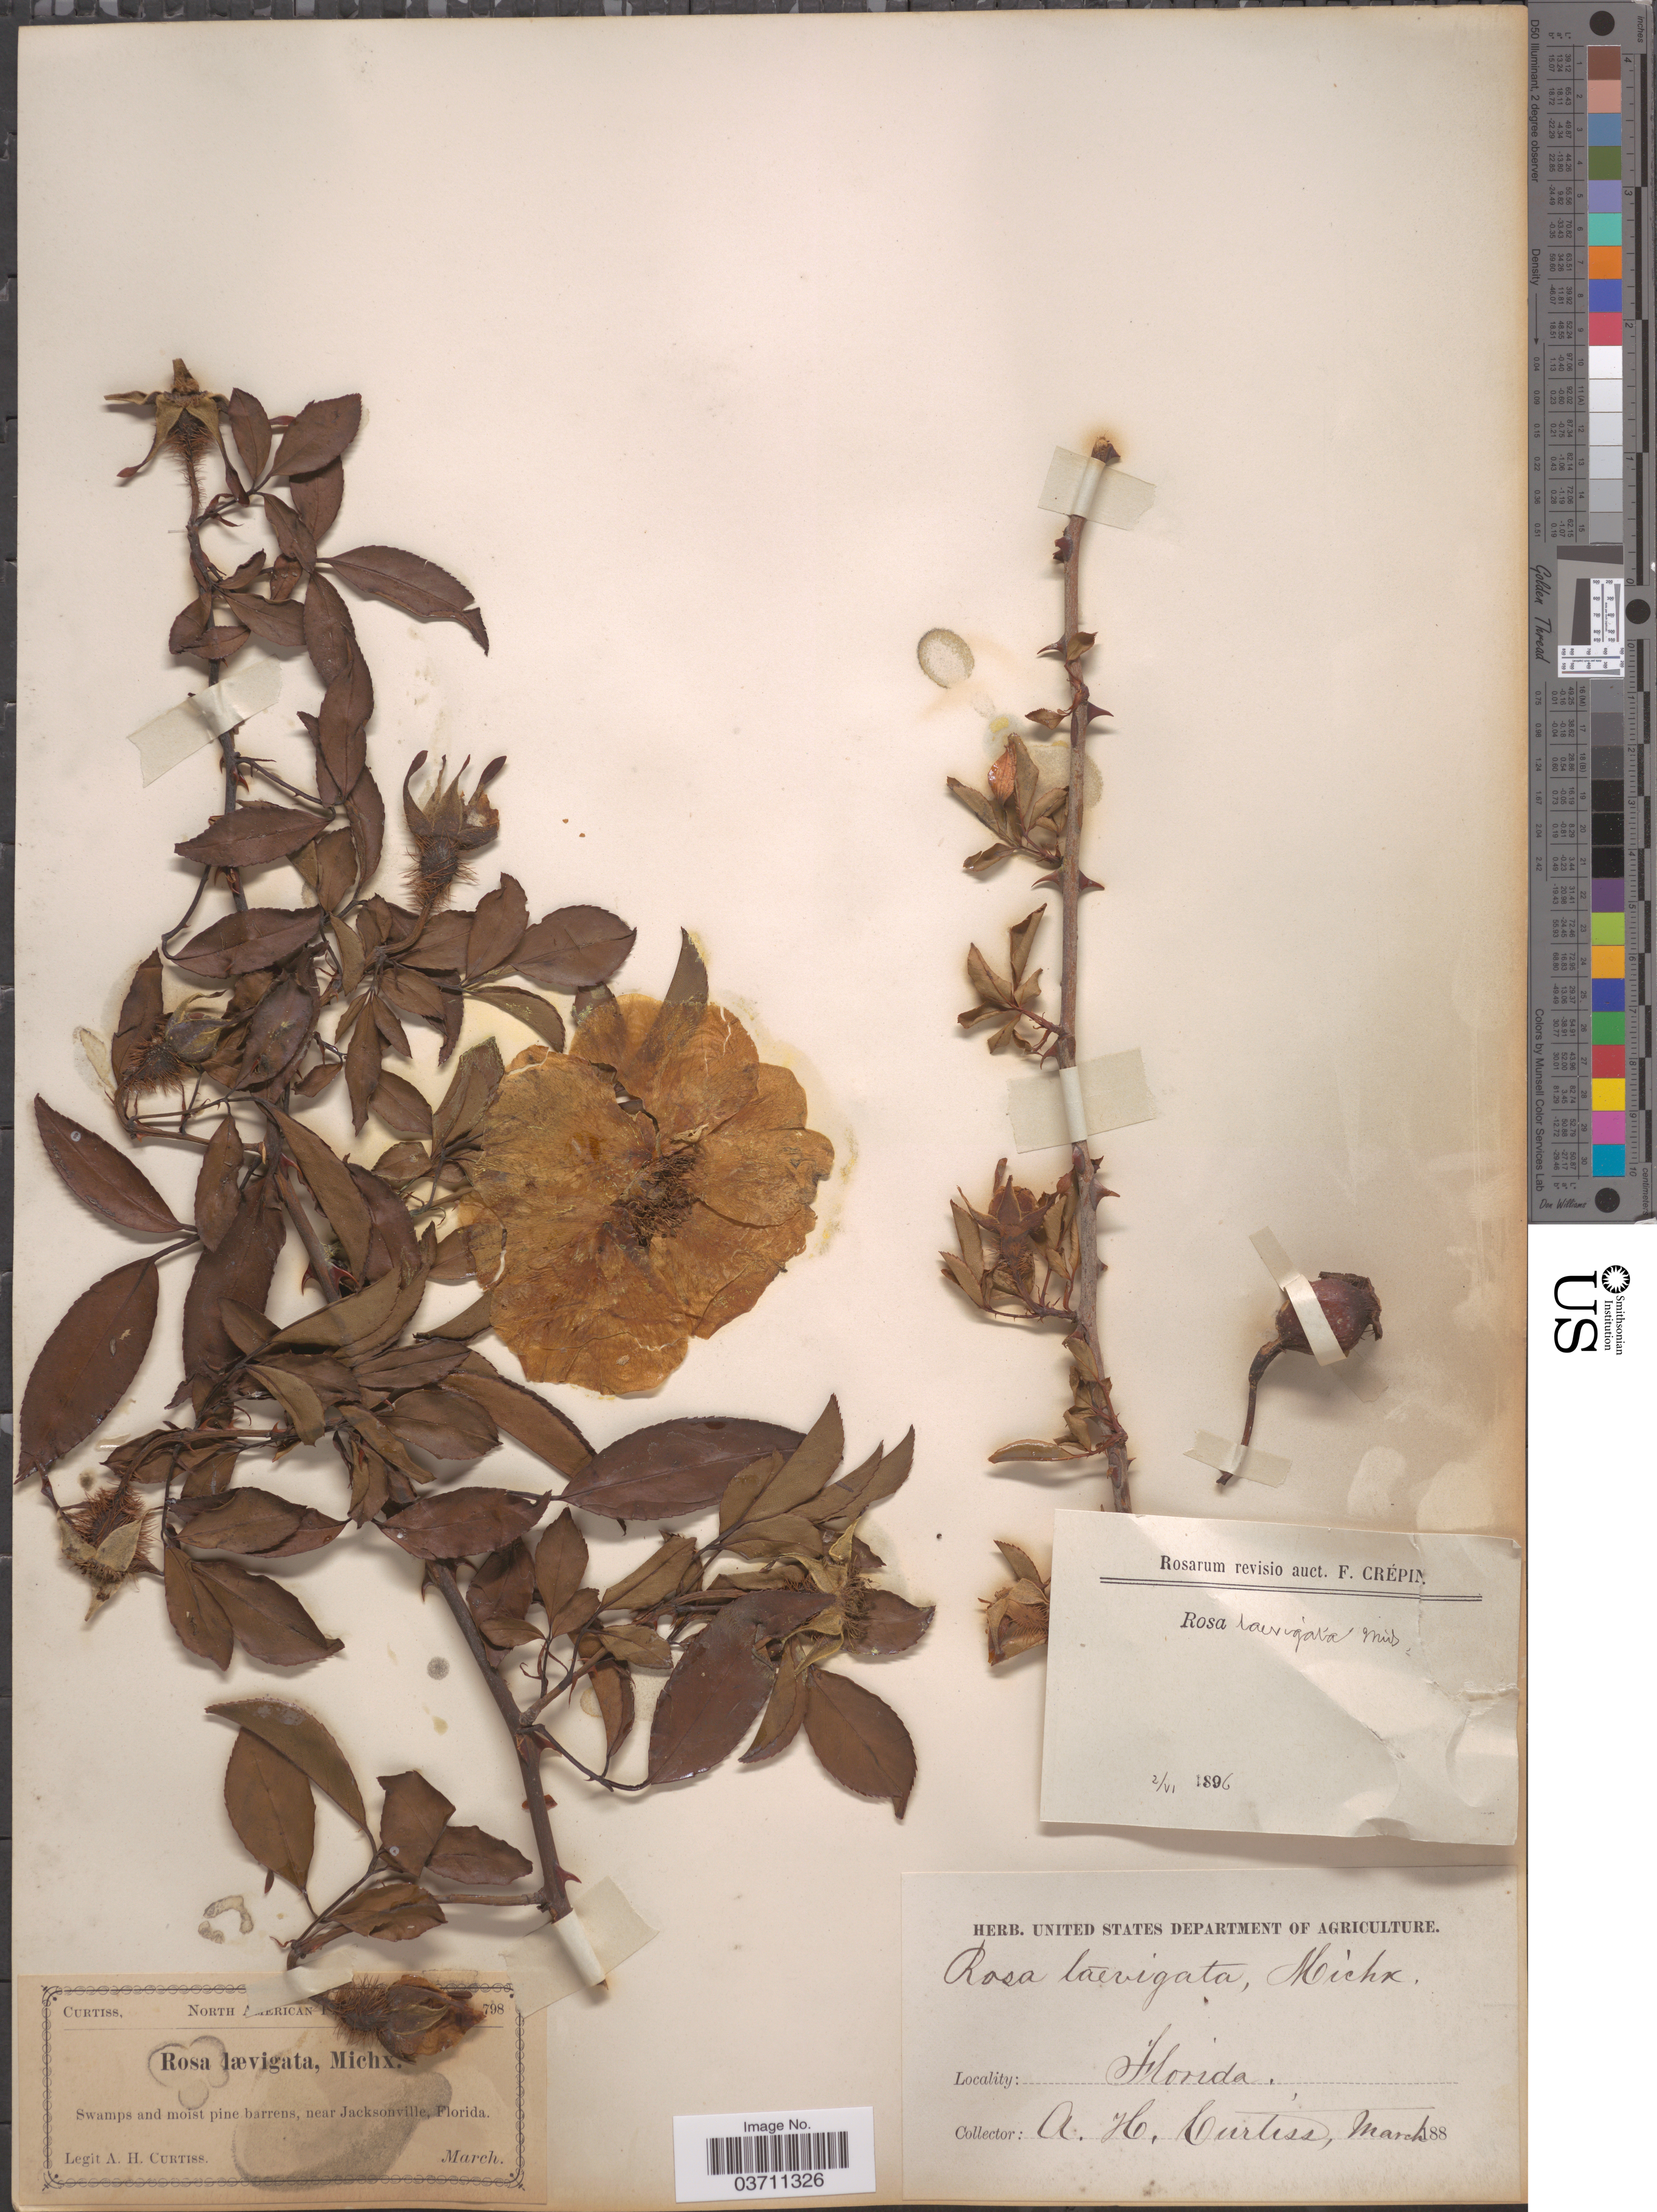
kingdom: Plantae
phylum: Tracheophyta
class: Magnoliopsida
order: Rosales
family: Rosaceae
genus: Rosa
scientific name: Rosa laevigata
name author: Michx.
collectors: A. H. Curtiss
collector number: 798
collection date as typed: March 188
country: United States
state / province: Florida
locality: Near Jacksonville.